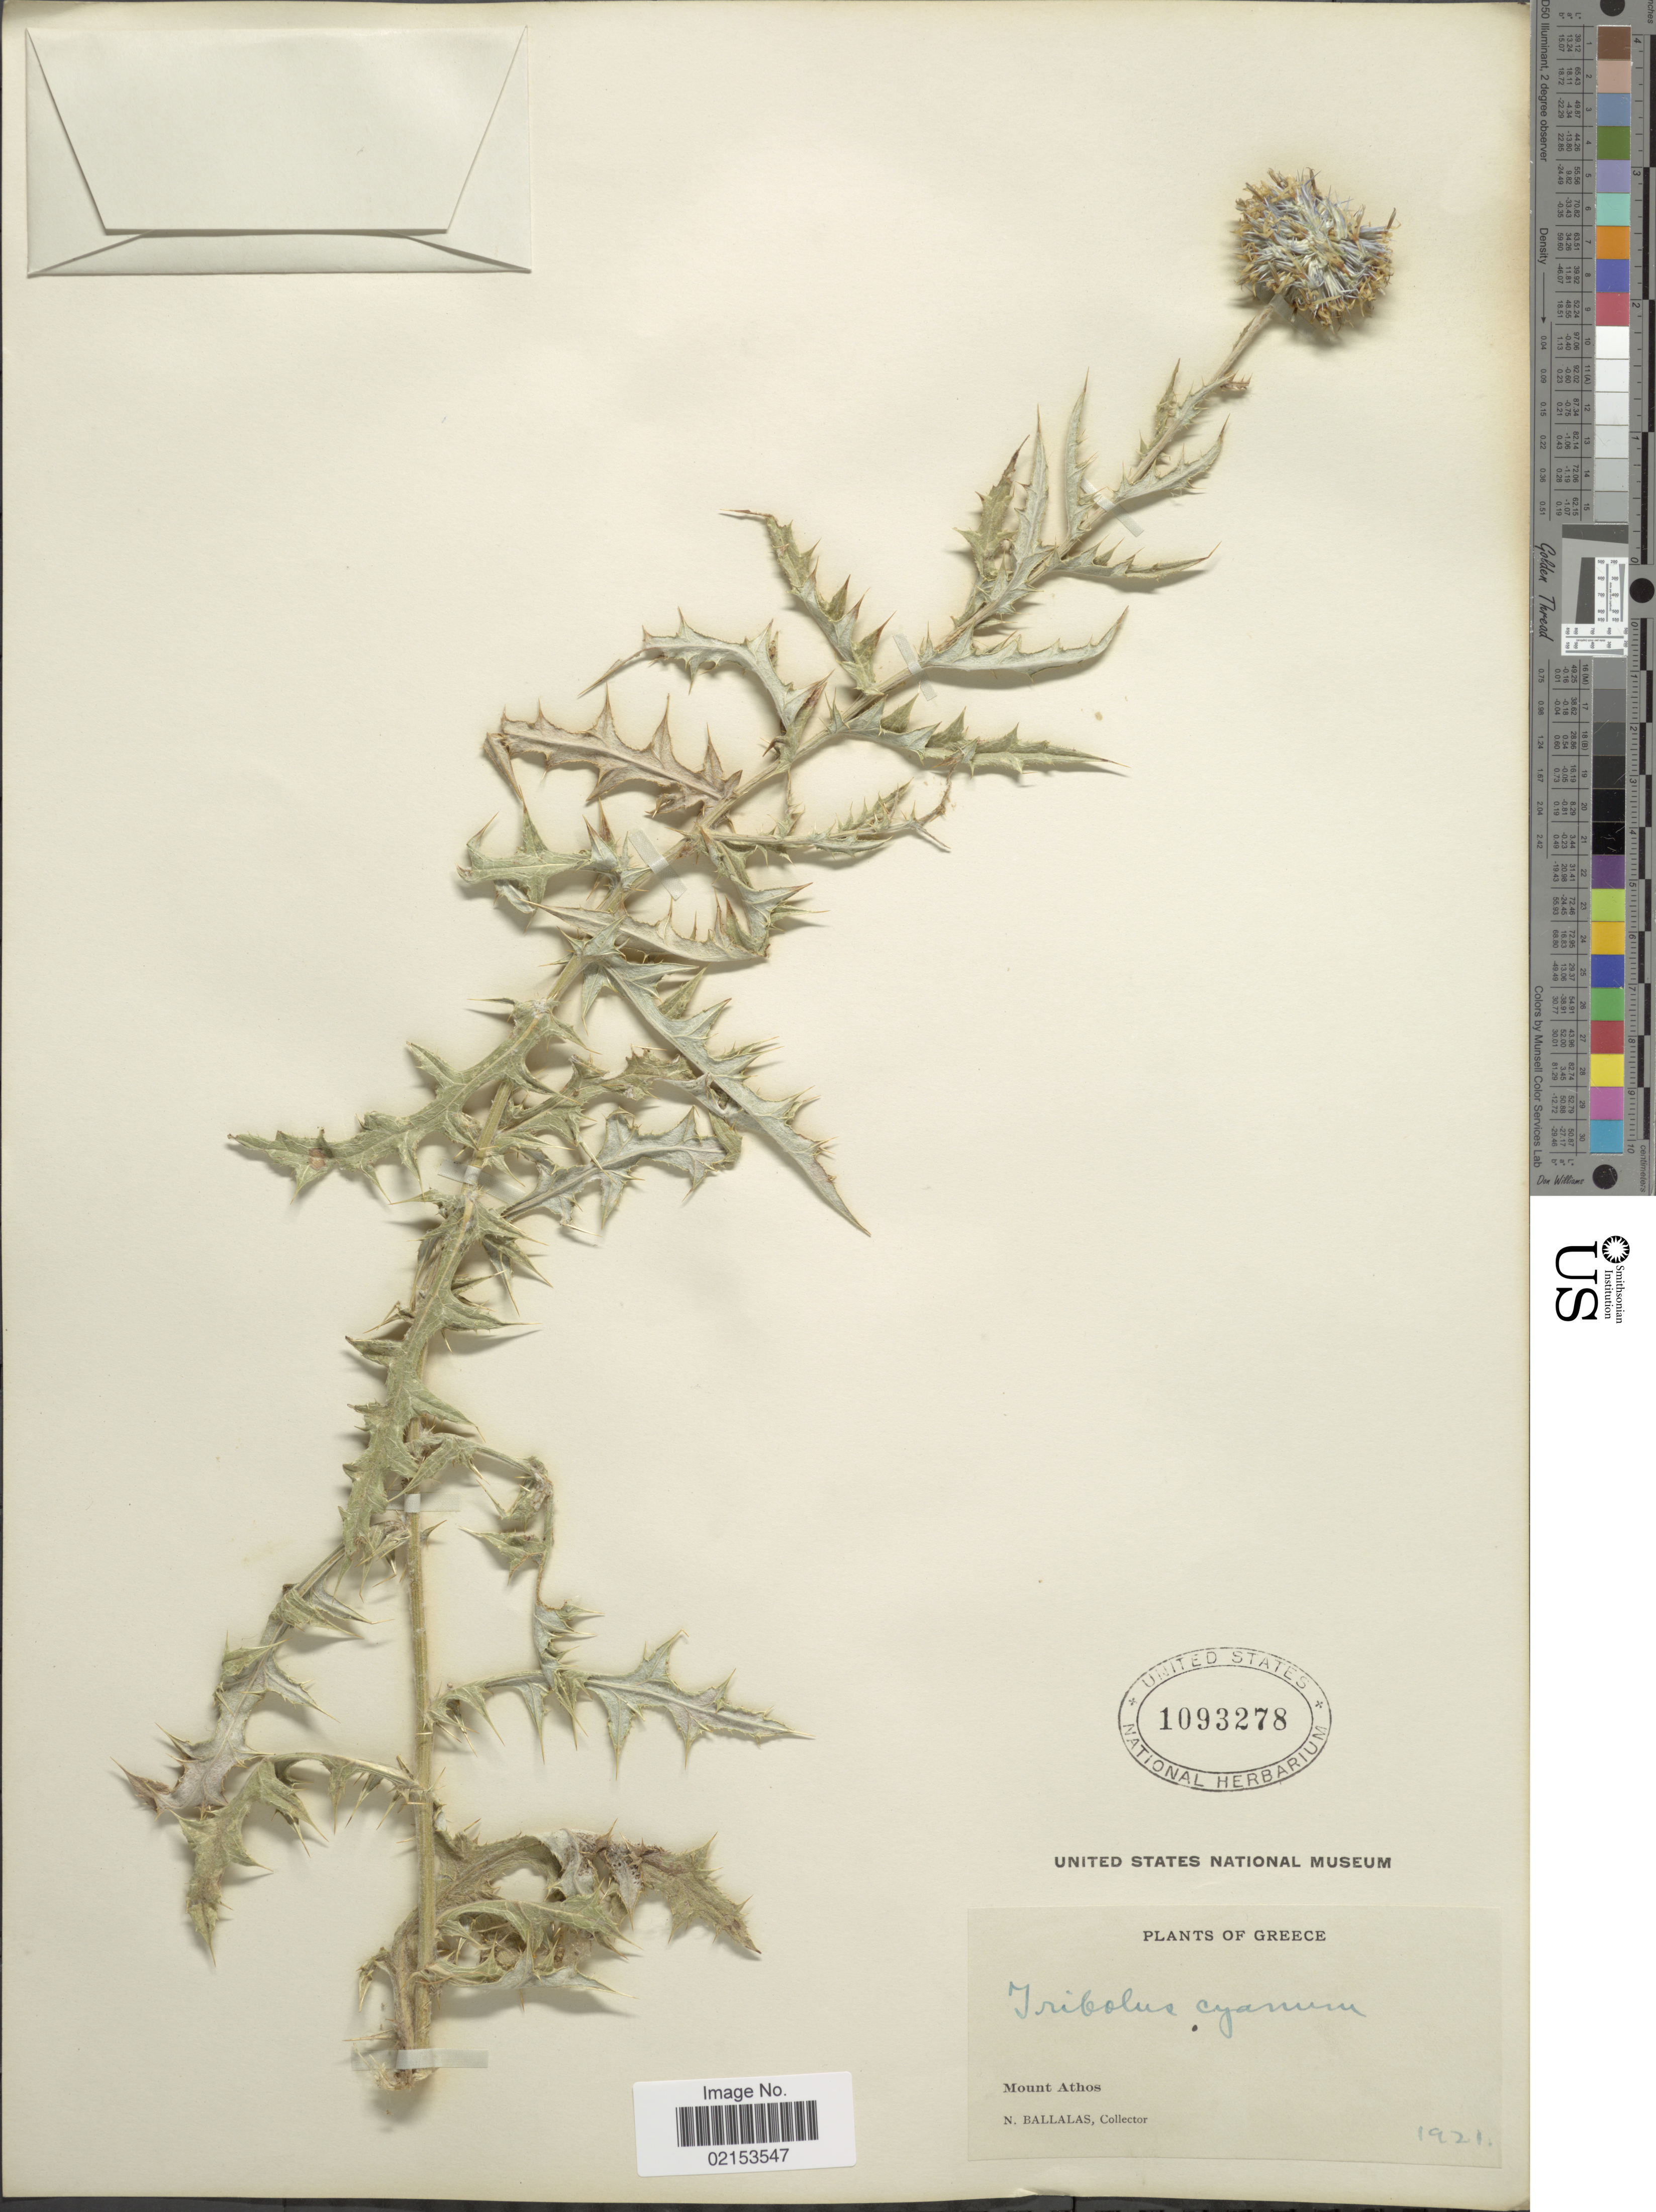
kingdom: Plantae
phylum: Tracheophyta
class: Magnoliopsida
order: Asterales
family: Asteraceae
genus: Echinops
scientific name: Echinops microcephalus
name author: Sm.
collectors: N. Ballalas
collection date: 1921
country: Greece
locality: Mount Athos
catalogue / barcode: US 1093278